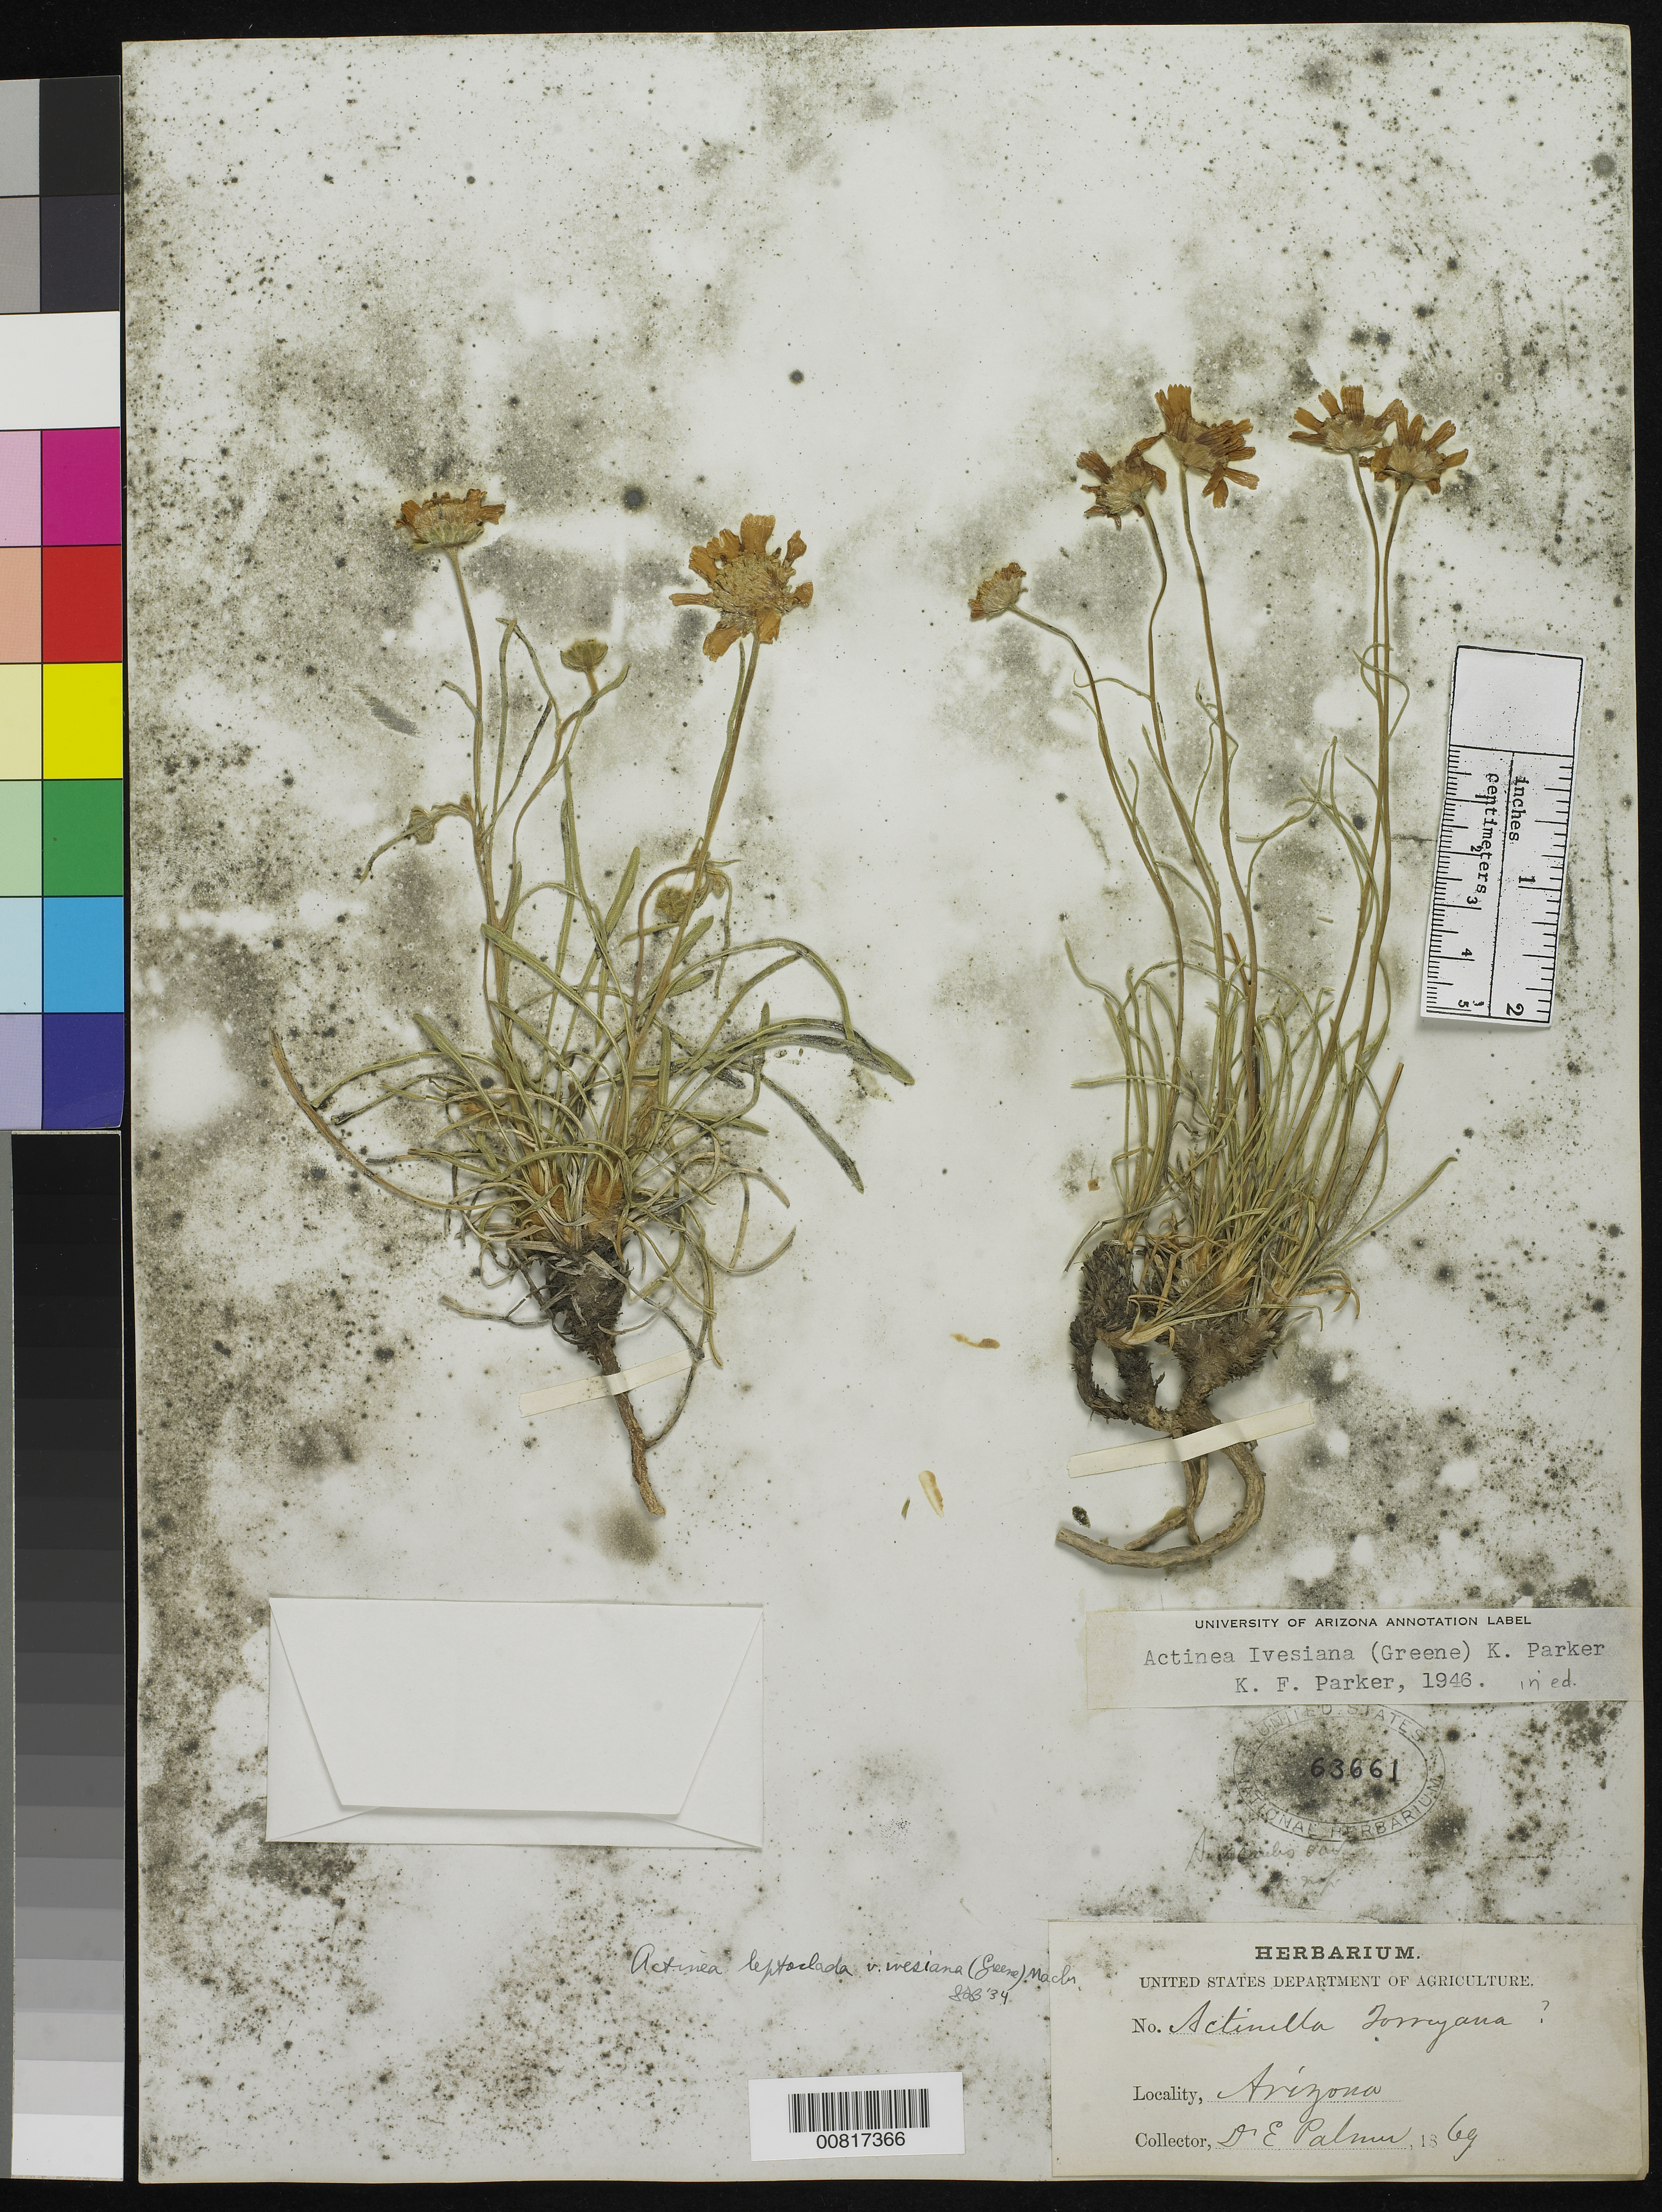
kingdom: Plantae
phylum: Tracheophyta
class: Magnoliopsida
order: Asterales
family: Asteraceae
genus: Actinea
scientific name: Actinea ivesiana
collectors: E. Palmer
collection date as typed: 1869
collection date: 1869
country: United States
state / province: Arizona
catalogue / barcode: US 63661